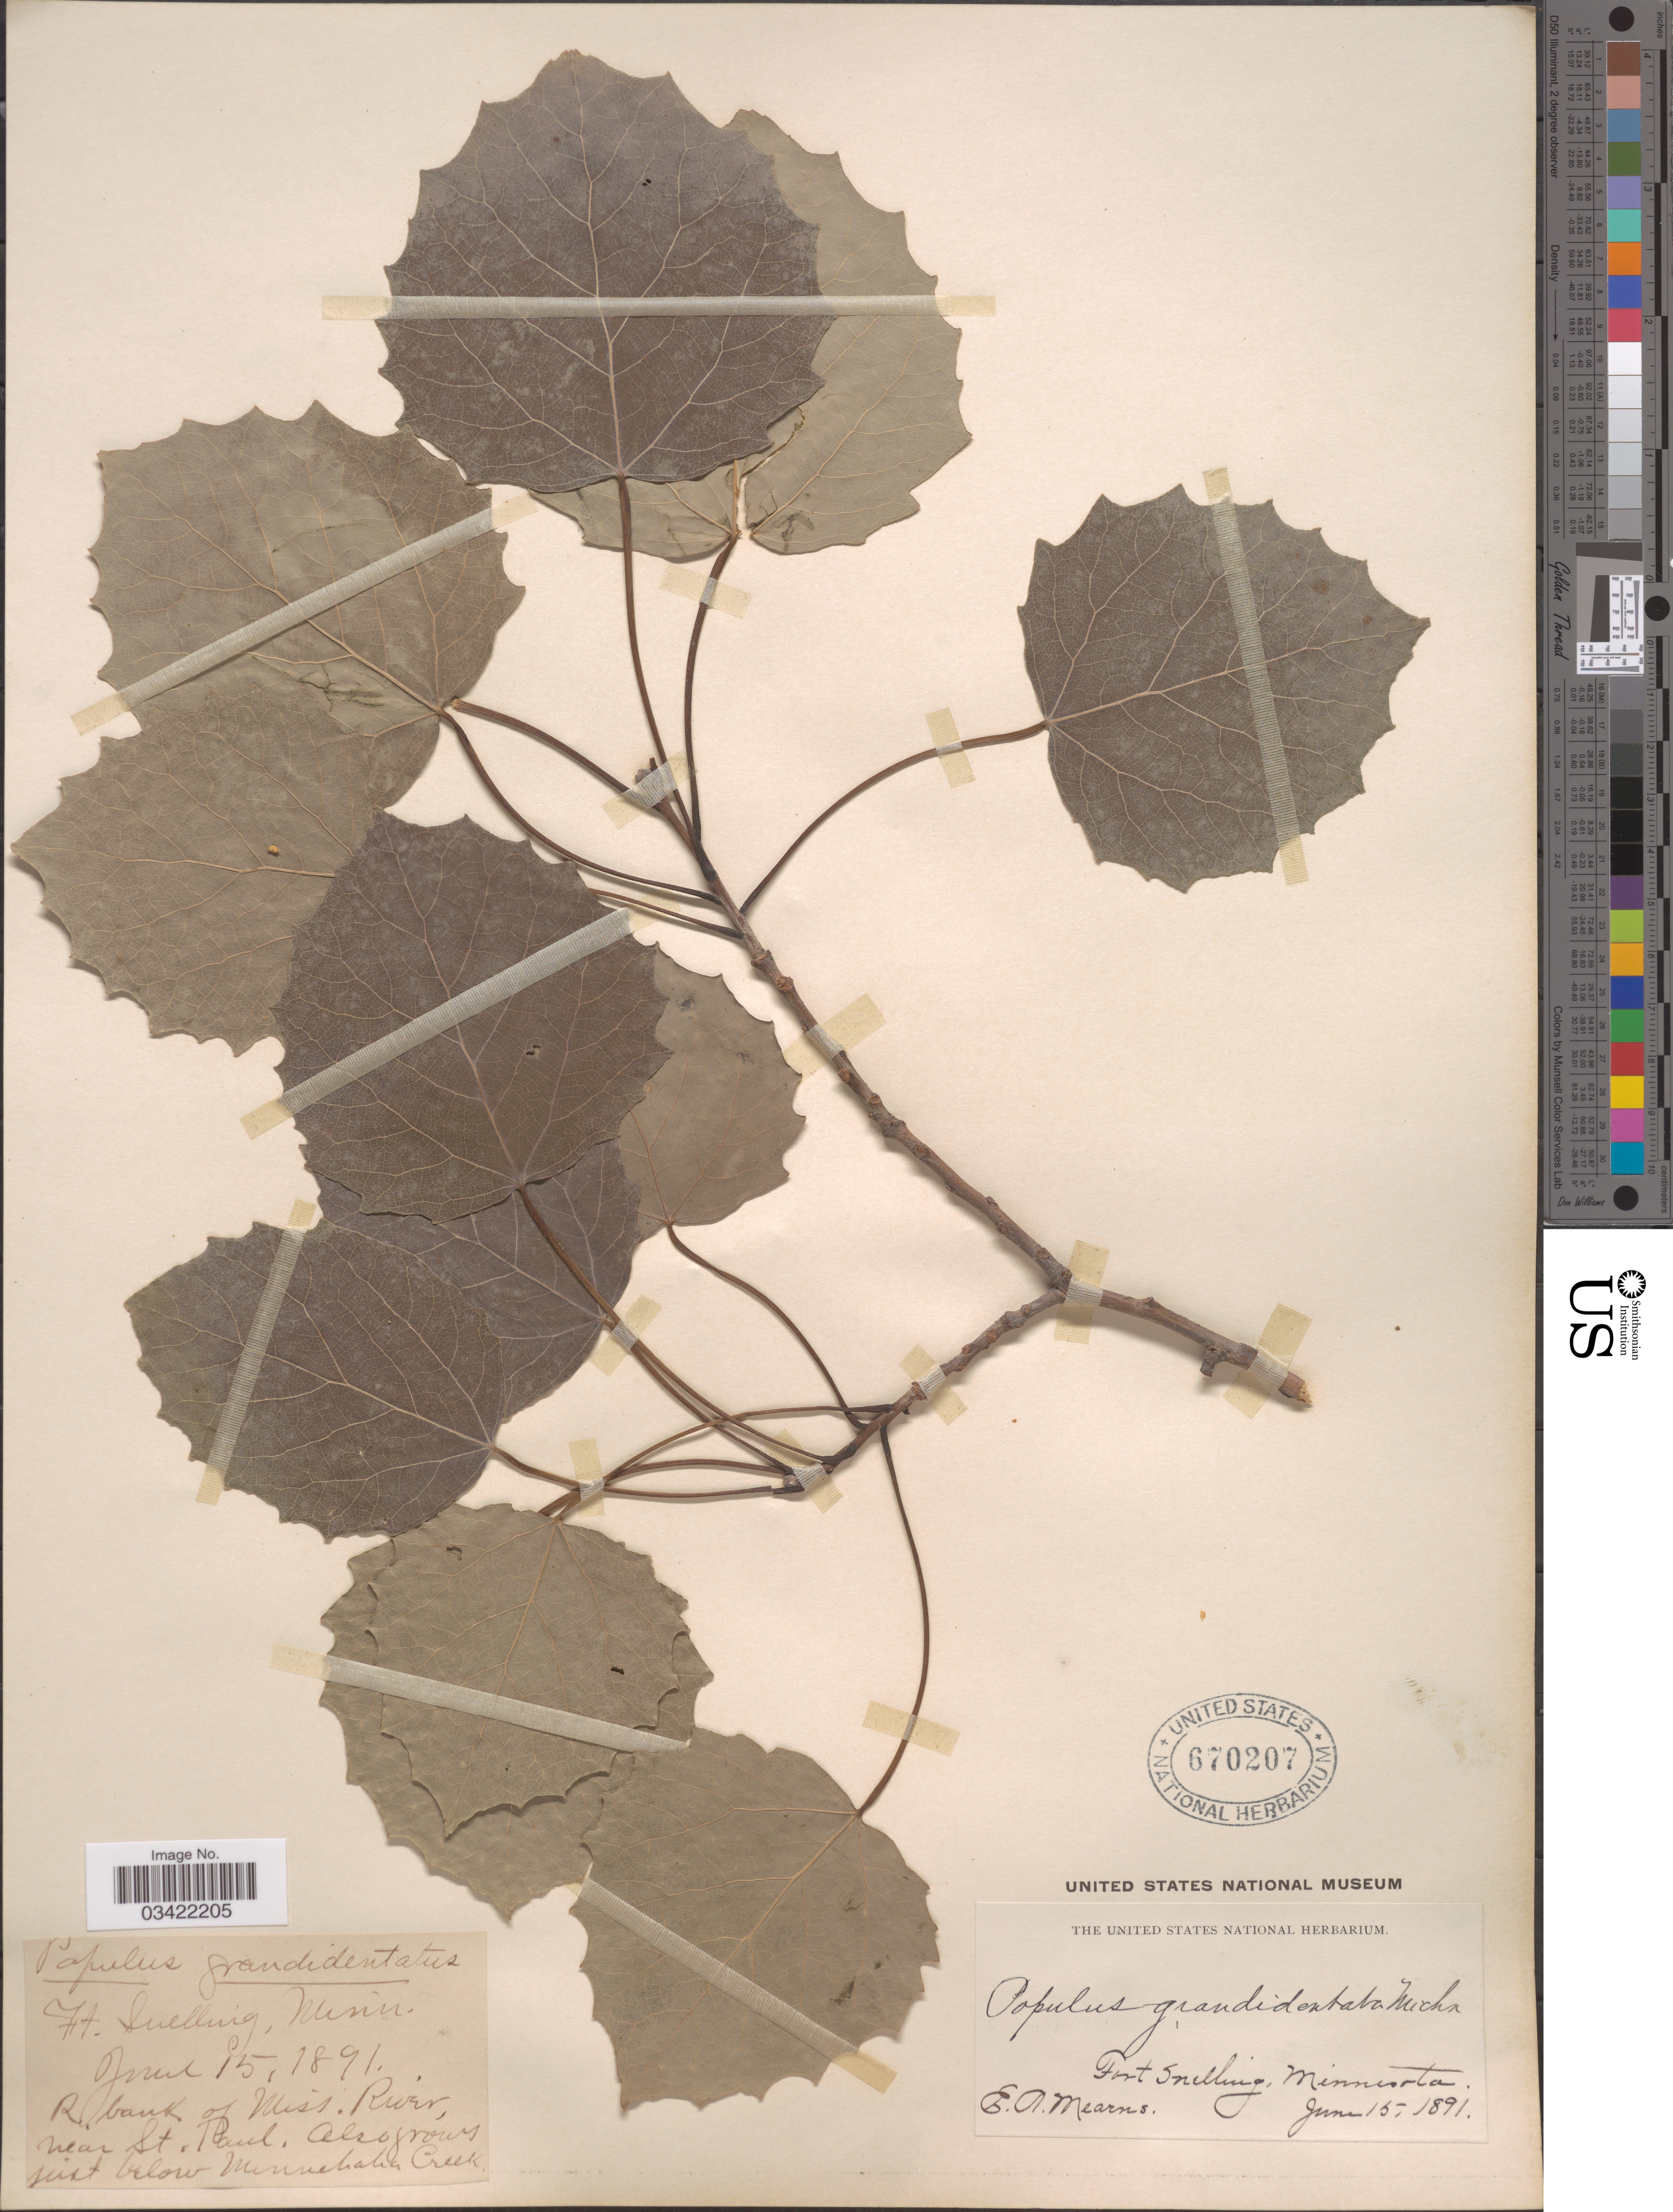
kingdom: Plantae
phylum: Tracheophyta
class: Magnoliopsida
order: Malpighiales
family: Salicaceae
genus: Populus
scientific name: Populus grandidentata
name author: Michx.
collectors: E. A. Mearns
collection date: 1891-06-15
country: United States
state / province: Minnesota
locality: Fort Snelling. R. bank of Miss. River, near St. Paul, also grows just below Minnehaha Creek.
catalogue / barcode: US 670207